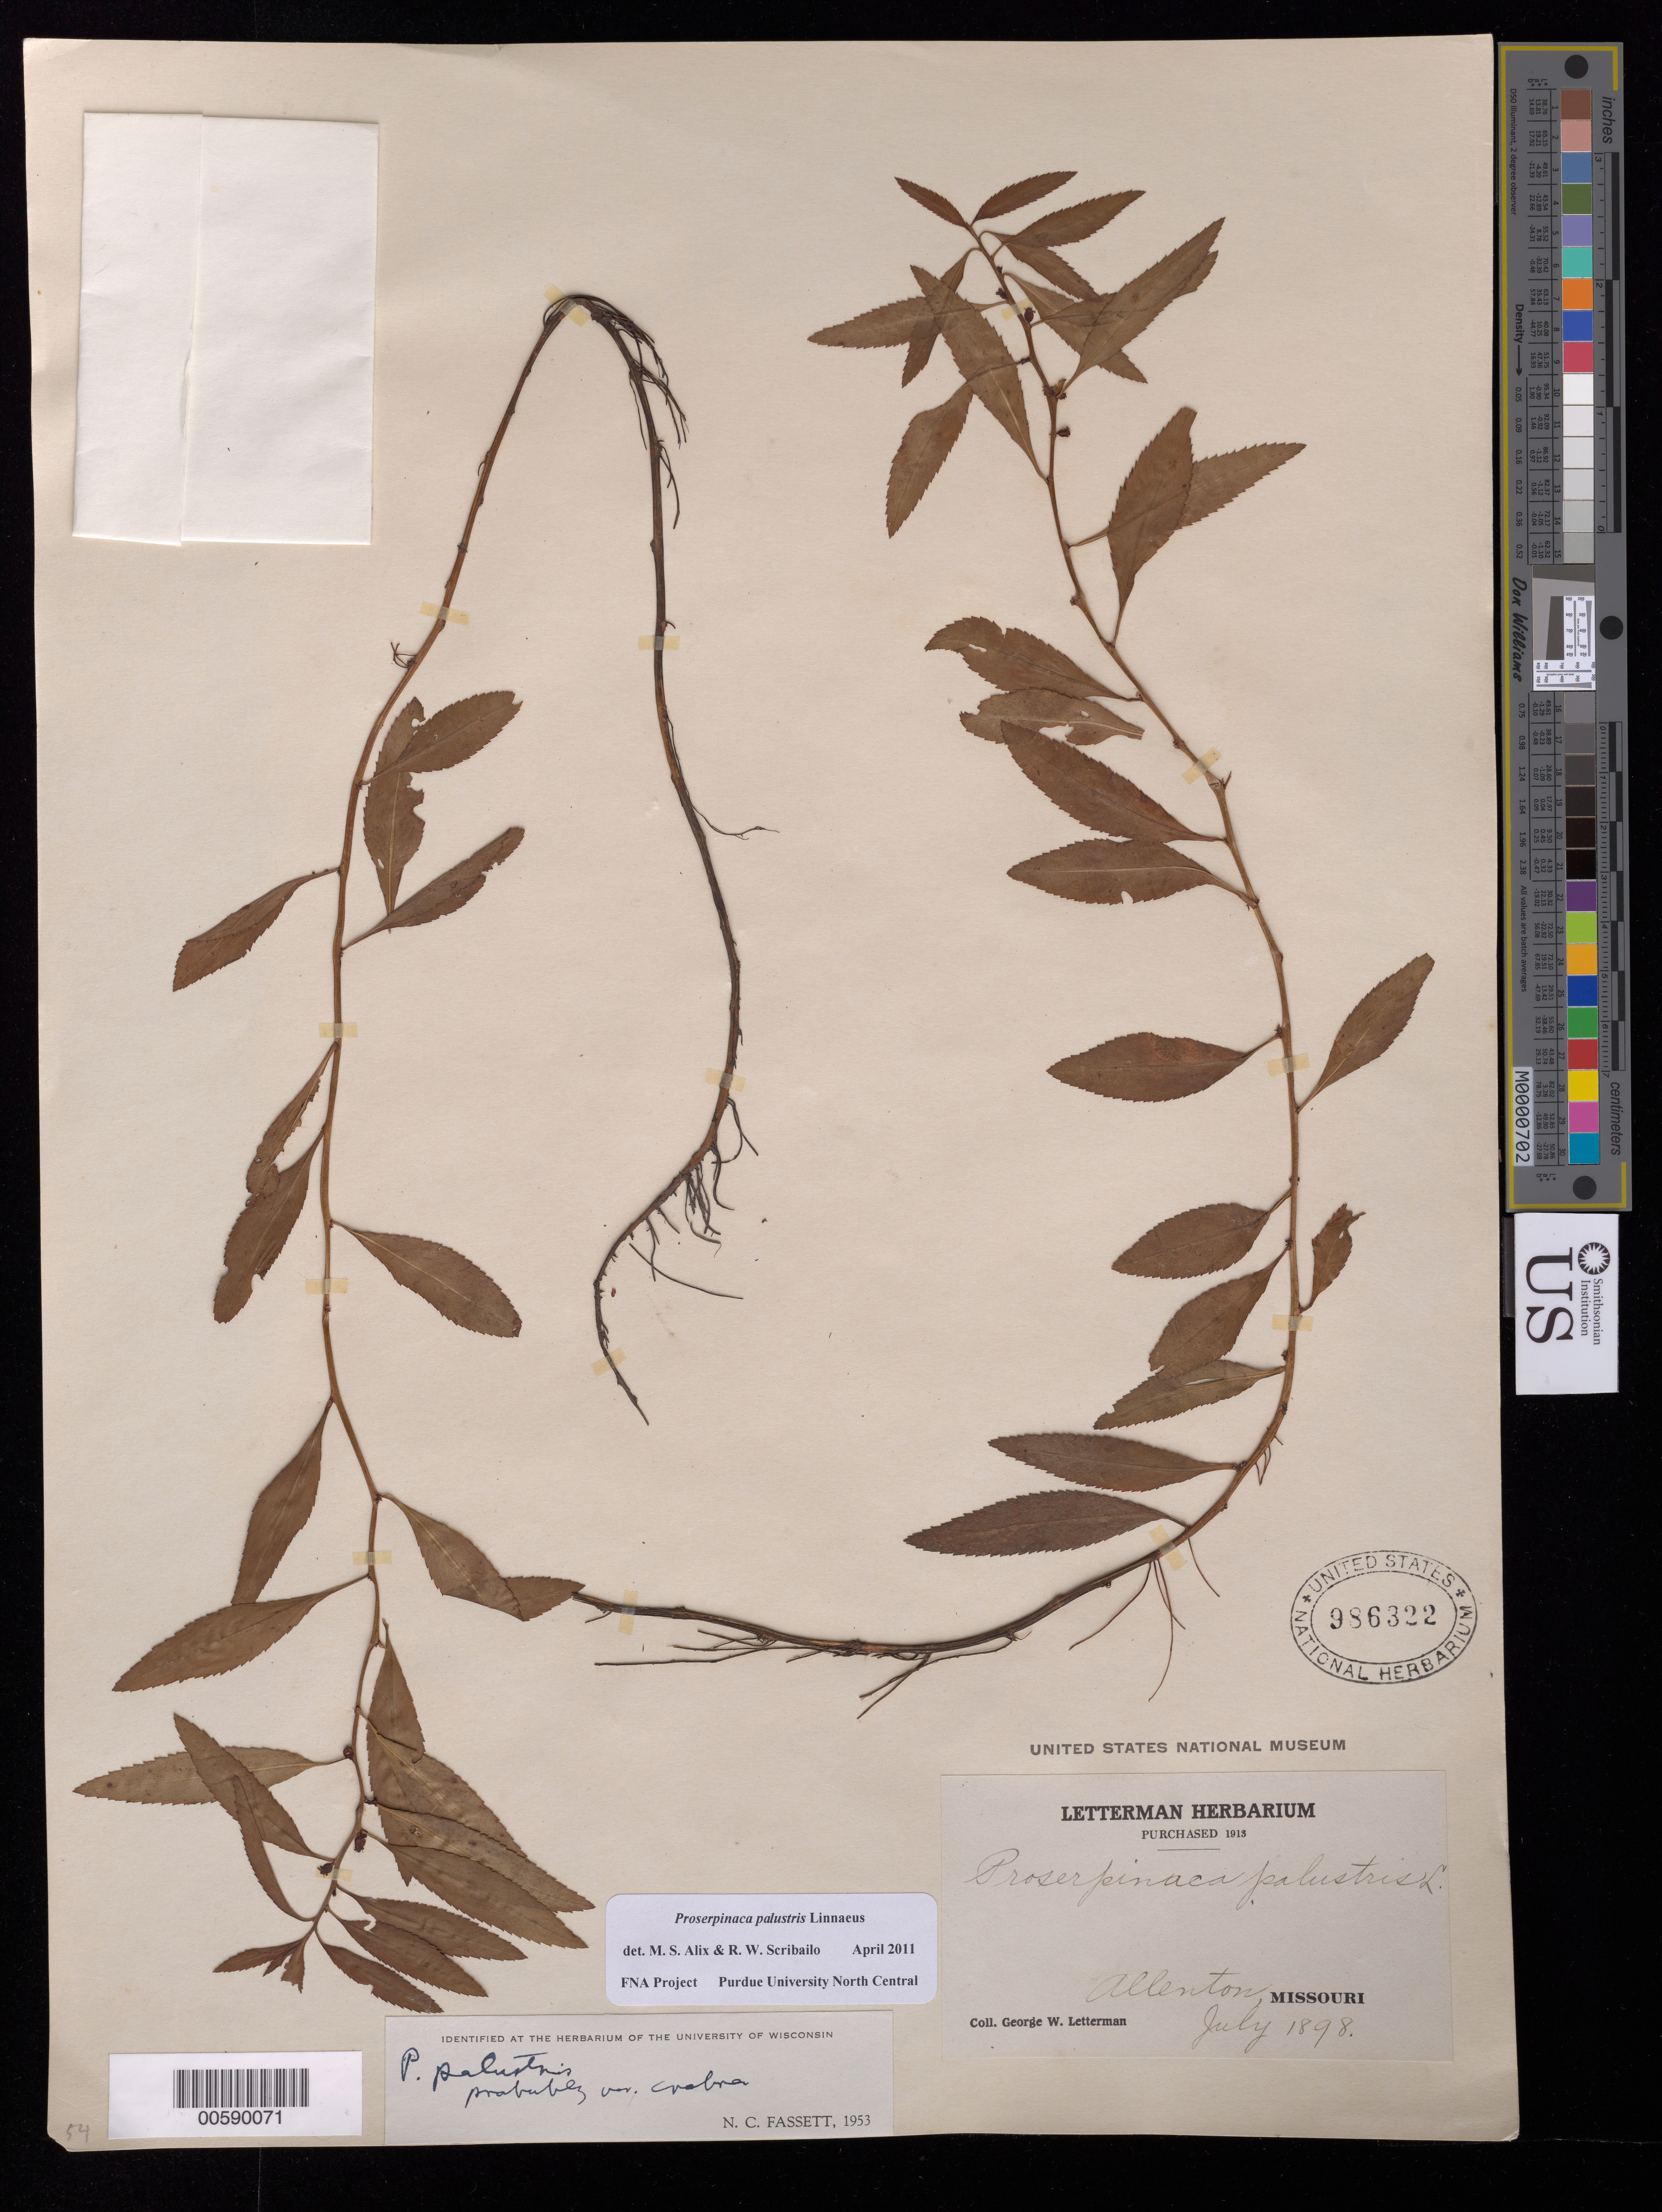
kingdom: Plantae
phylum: Tracheophyta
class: Magnoliopsida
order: Saxifragales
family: Haloragaceae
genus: Proserpinaca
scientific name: Proserpinaca palustris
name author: L.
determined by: Scribailo, R. W.; Alix, M. S.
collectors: G. W. Letterman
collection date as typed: Jul 1898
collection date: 1898-07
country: United States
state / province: Missouri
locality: Allenton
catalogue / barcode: US 986322